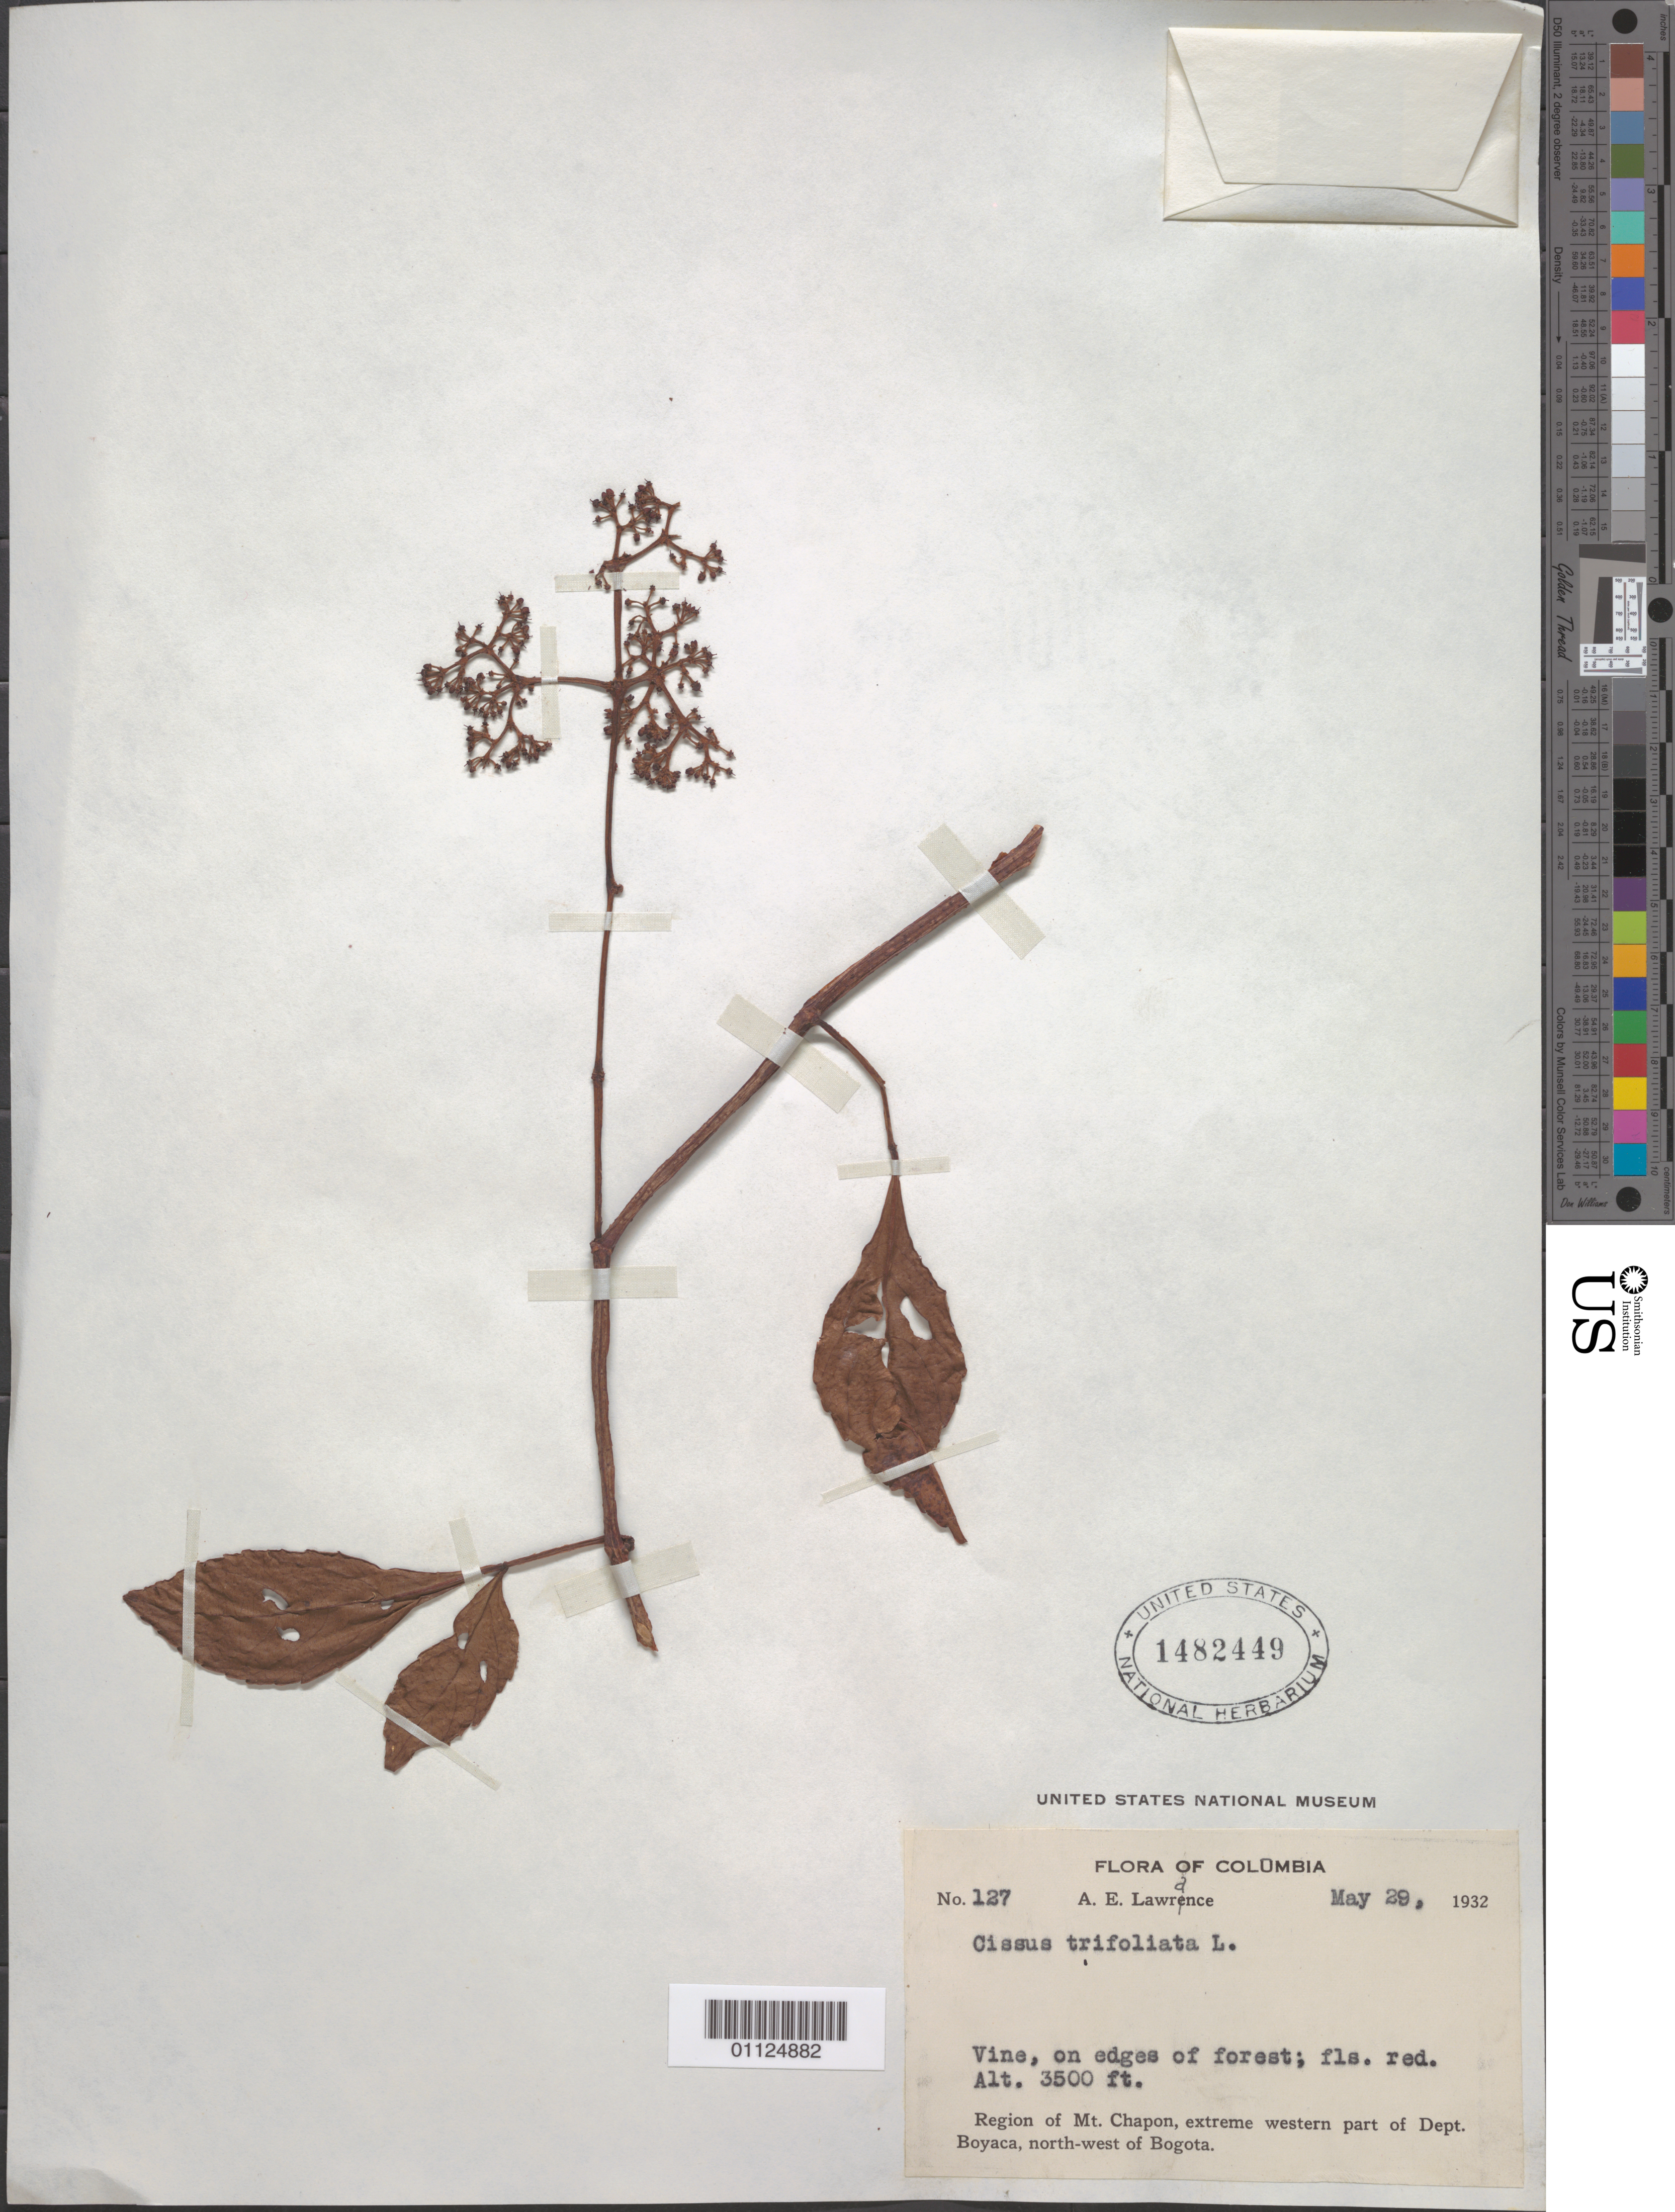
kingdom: Plantae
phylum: Tracheophyta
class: Magnoliopsida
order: Vitales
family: Vitaceae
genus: Cissus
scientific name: Cissus erosa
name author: Rich.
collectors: A. Lawrance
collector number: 127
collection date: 1932-05-29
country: Colombia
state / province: Boyacá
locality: Region of Mt. Chapon, extreme W part of Dept. Boyaca, NW of Bogota.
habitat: Vine, on edges of forest.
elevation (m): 1067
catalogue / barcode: US 1482449